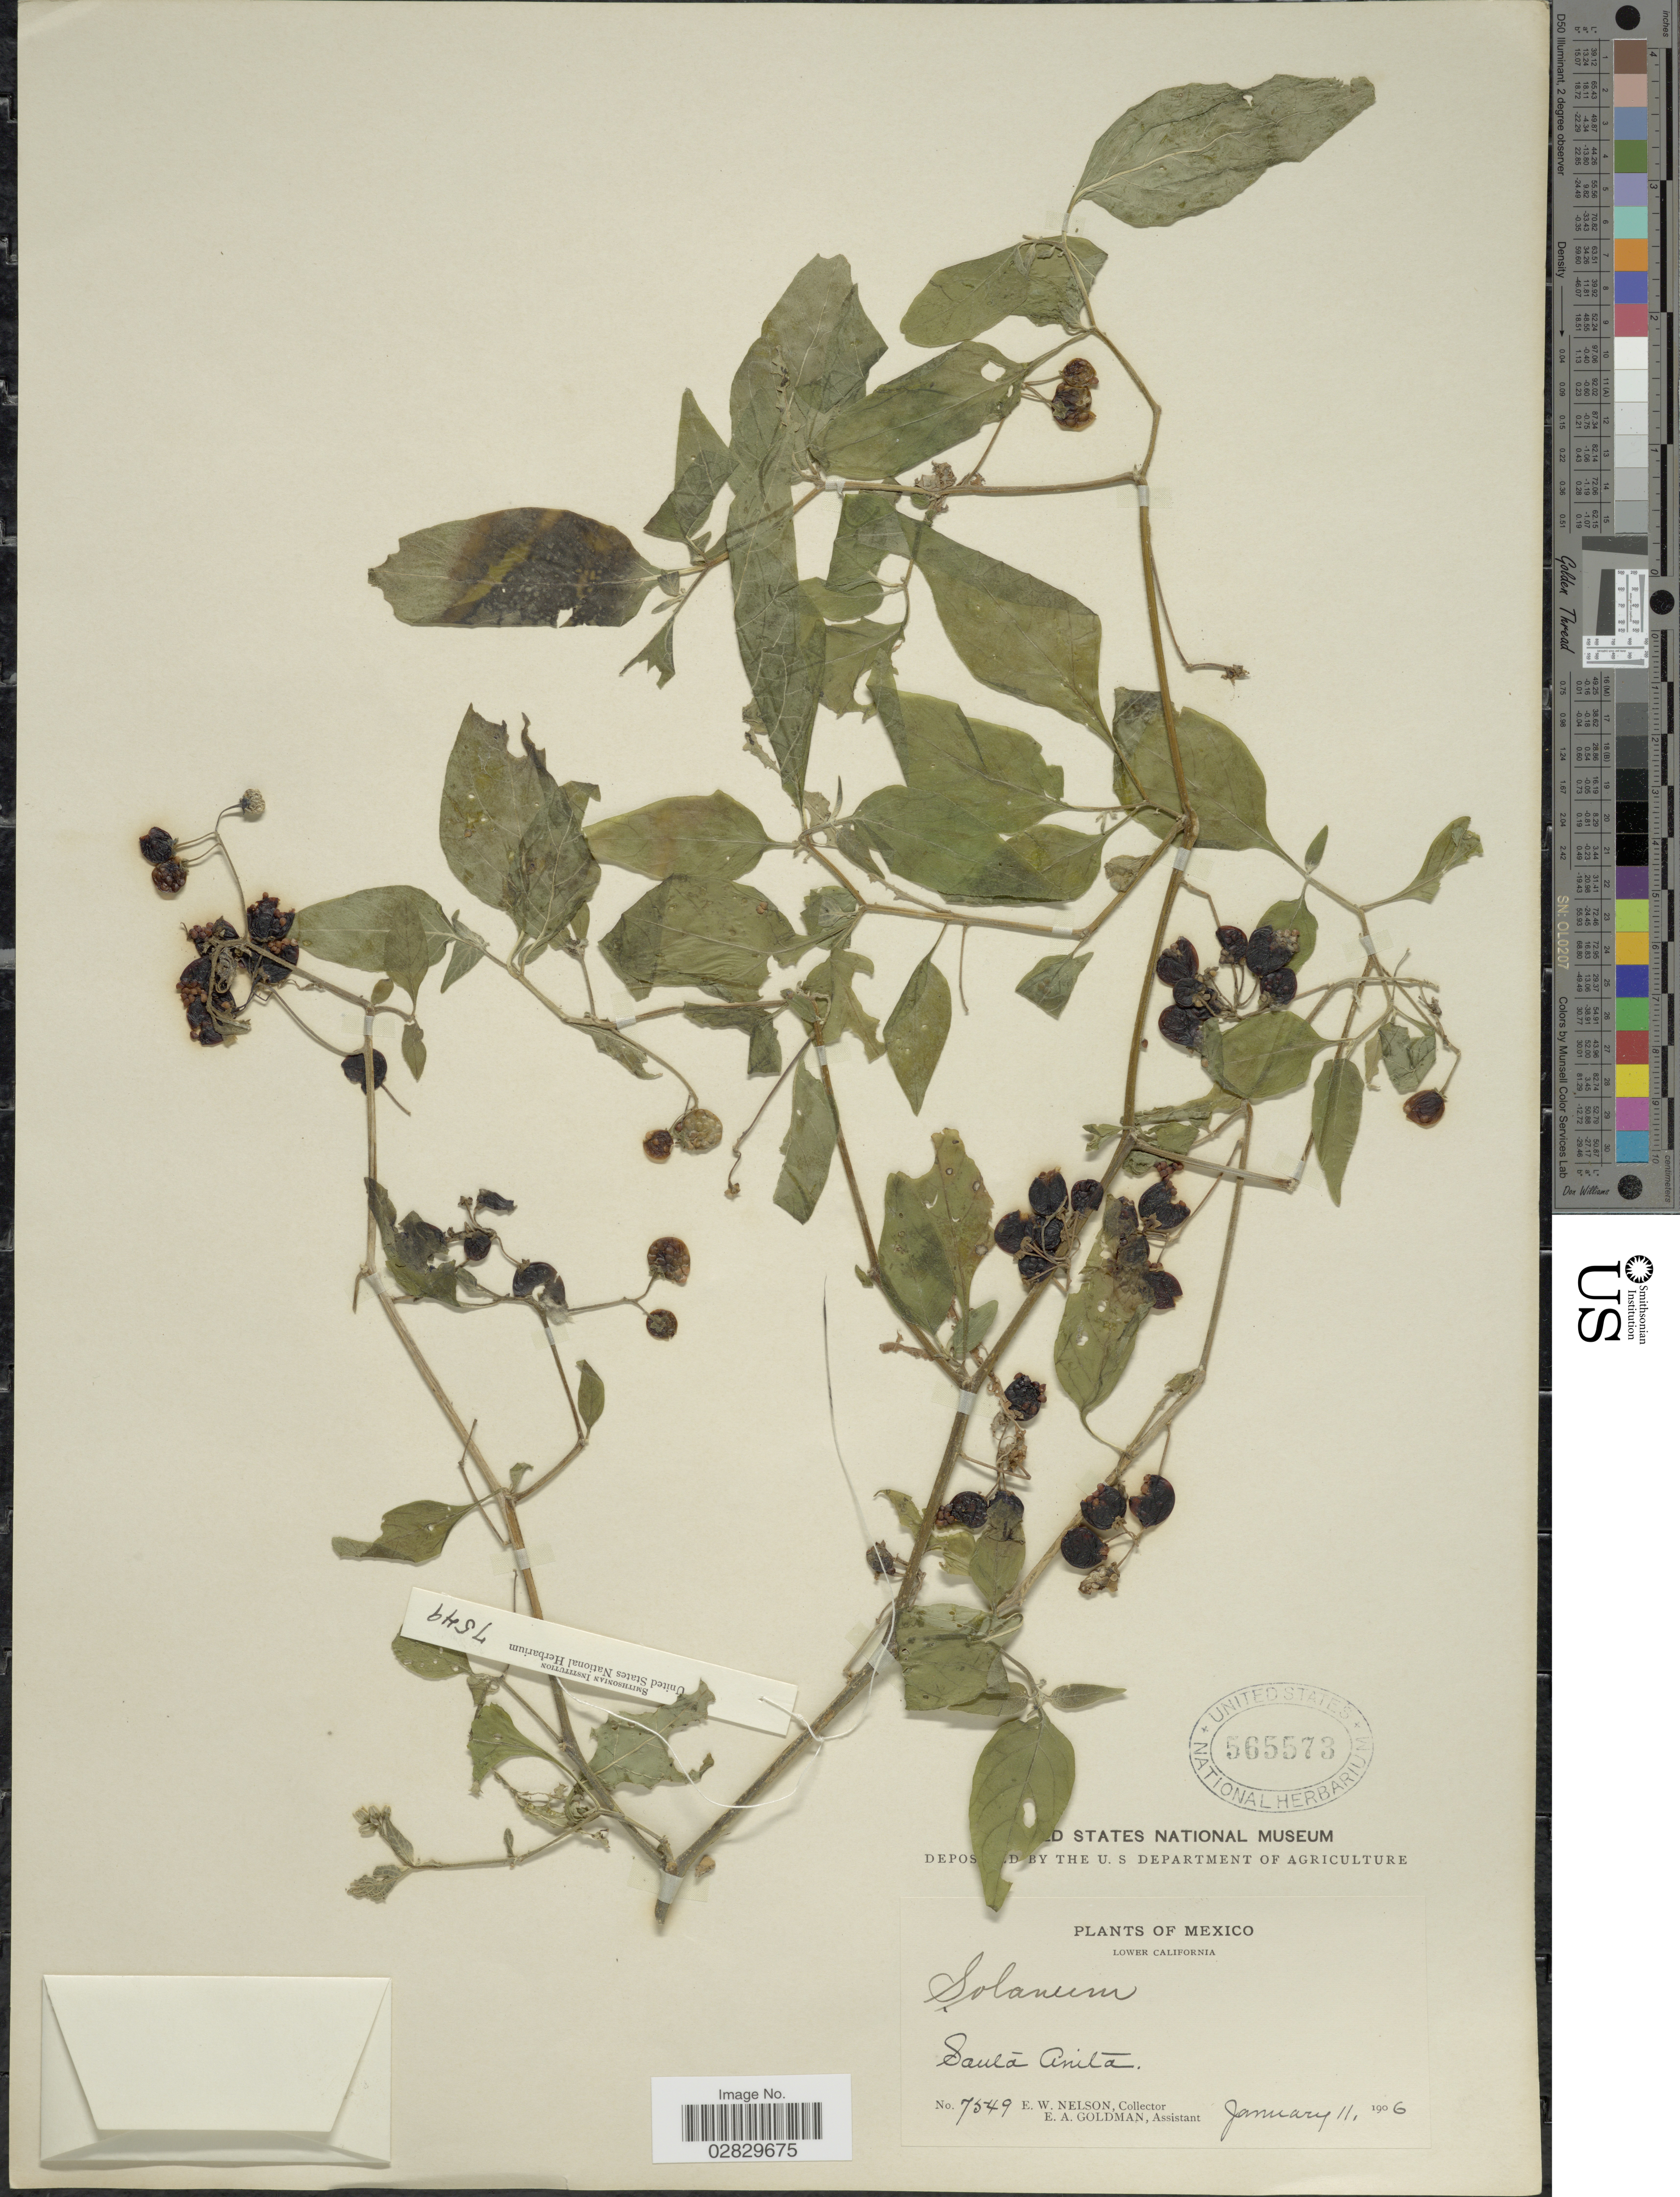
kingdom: Plantae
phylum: Tracheophyta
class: Magnoliopsida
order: Solanales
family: Solanaceae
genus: Solanum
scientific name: Solanum douglasii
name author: Dunal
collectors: E. W. Nelson & E. A. Goldman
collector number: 7549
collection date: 1906-01-11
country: Mexico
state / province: Baja California Sur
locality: Lower California. Santa Anita.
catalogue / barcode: US 565573